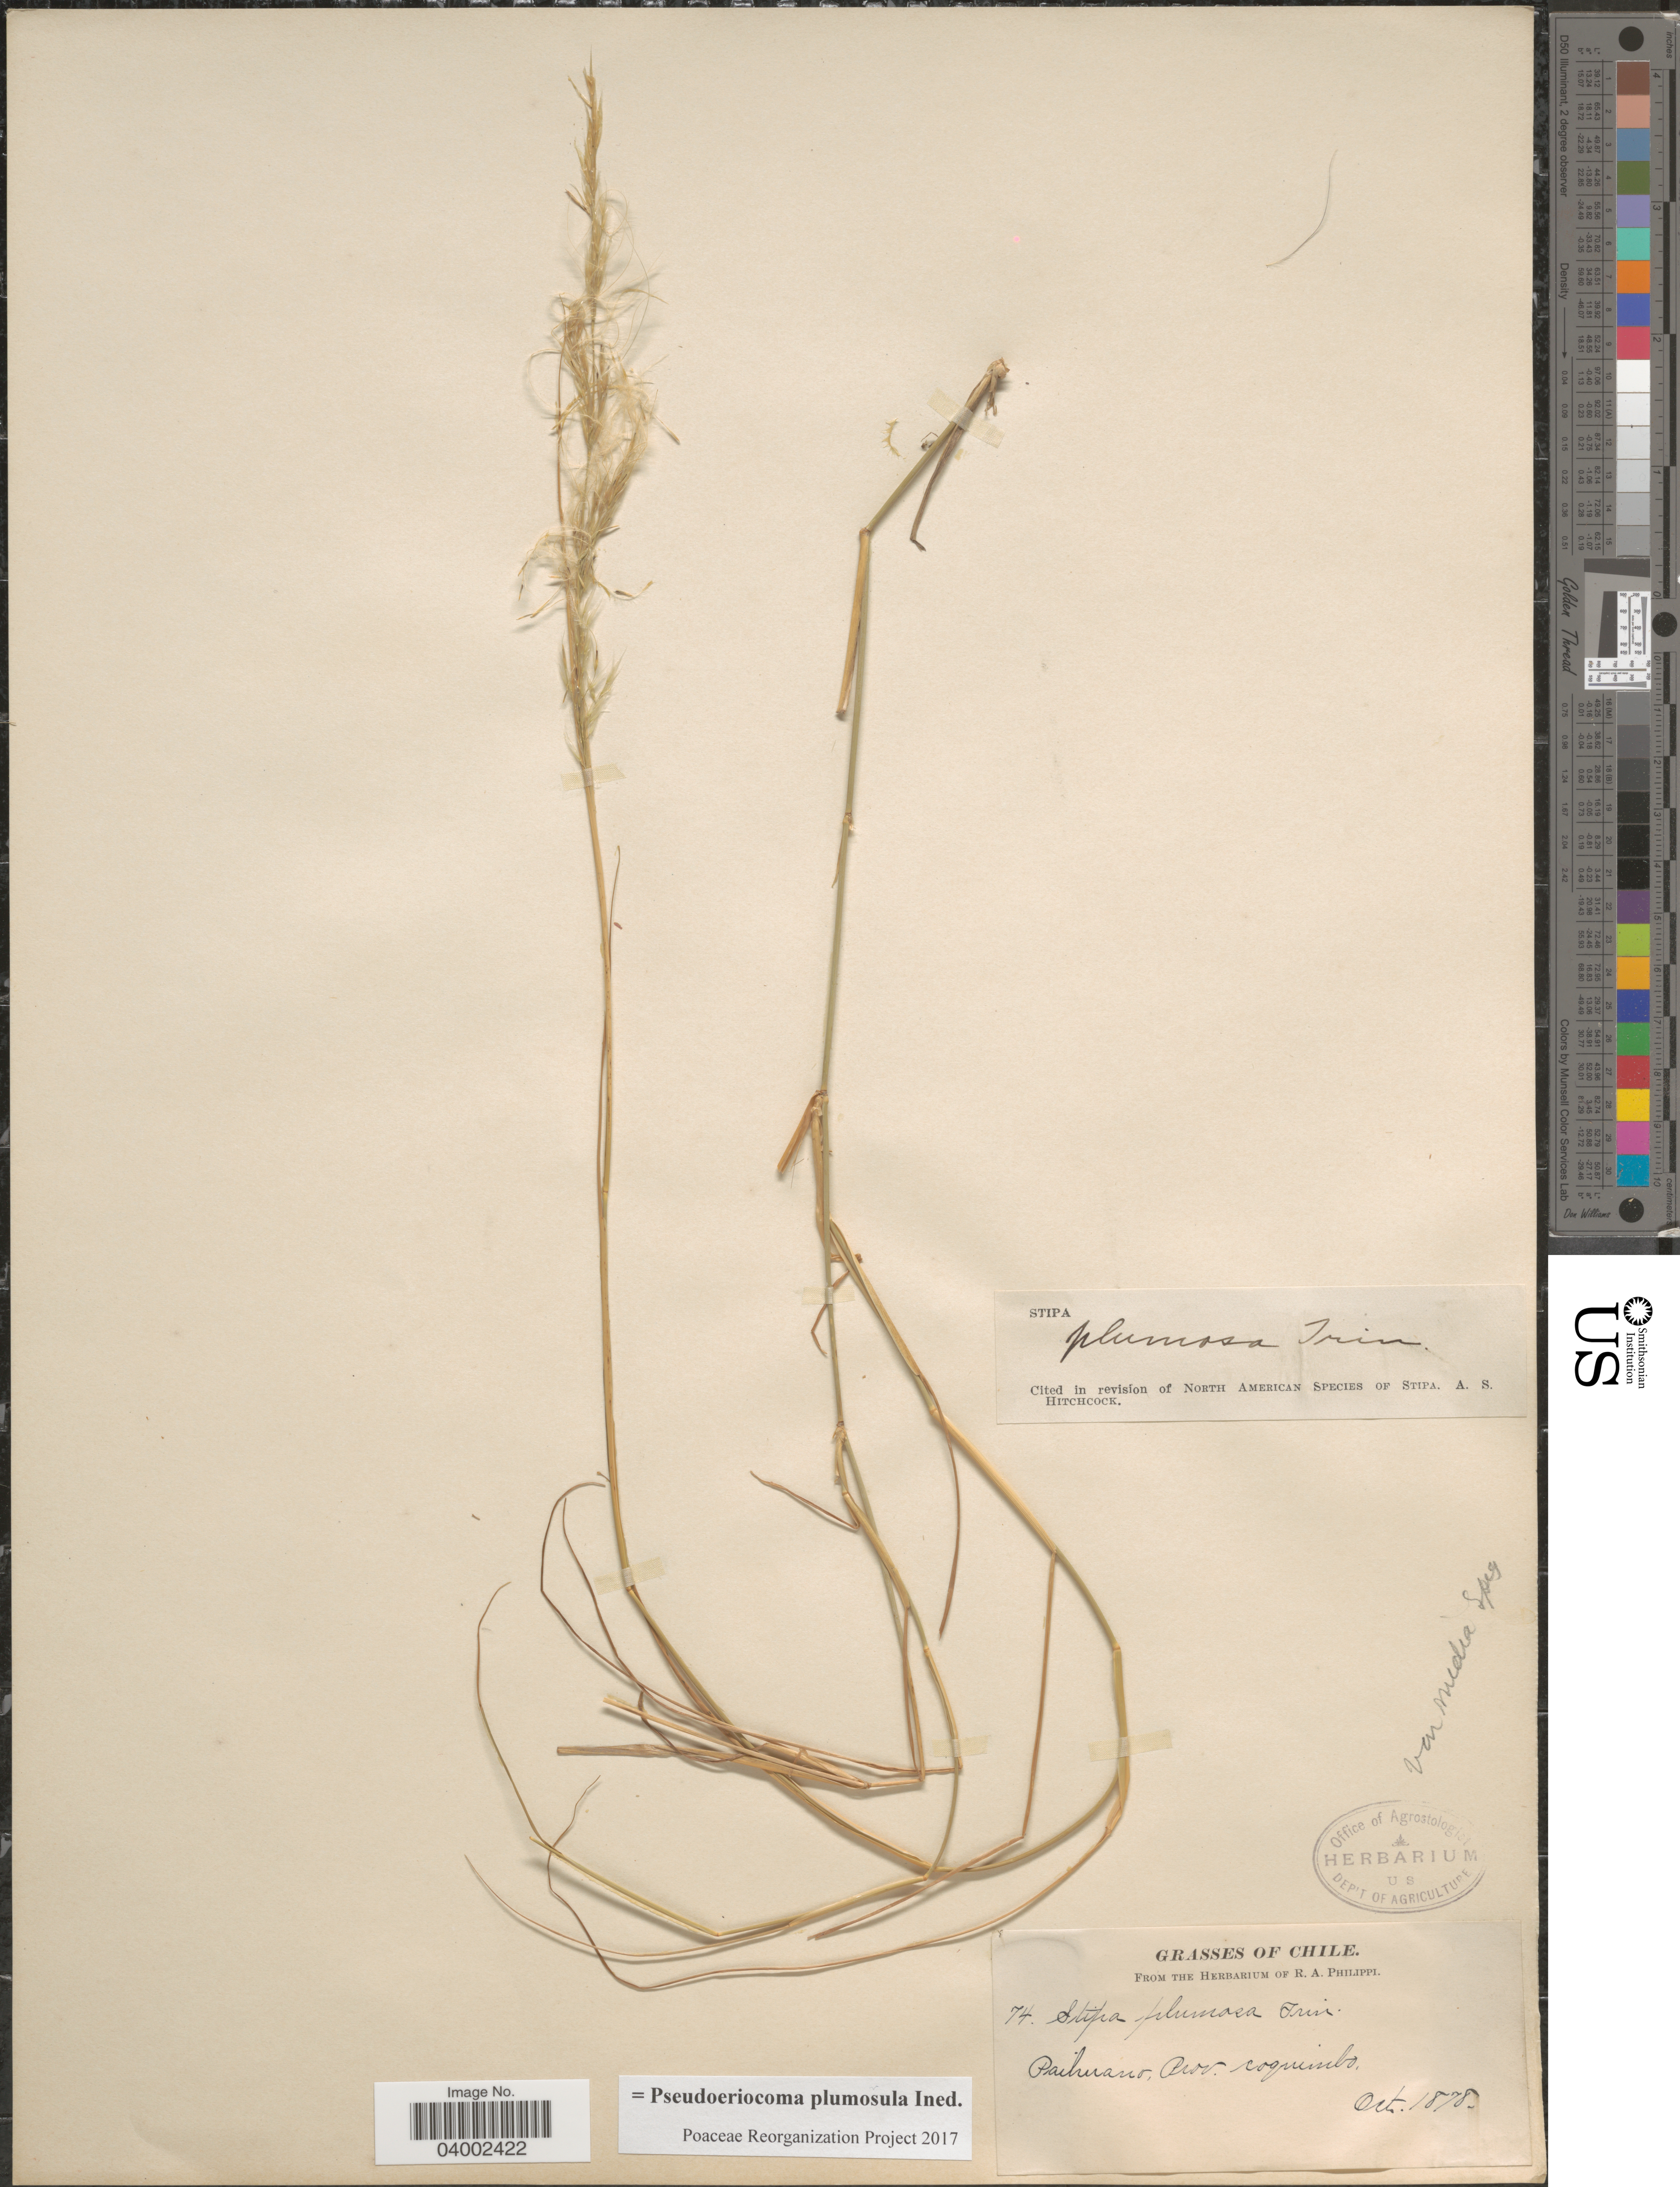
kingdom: Plantae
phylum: Tracheophyta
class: Liliopsida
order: Poales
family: Poaceae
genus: Pseudoeriocoma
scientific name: Pseudoeriocoma plumosula ined.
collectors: ex. herb. R.A. Philippi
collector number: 74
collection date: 1878-10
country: Chile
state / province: Coquimbo (IV)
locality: Paihuano.